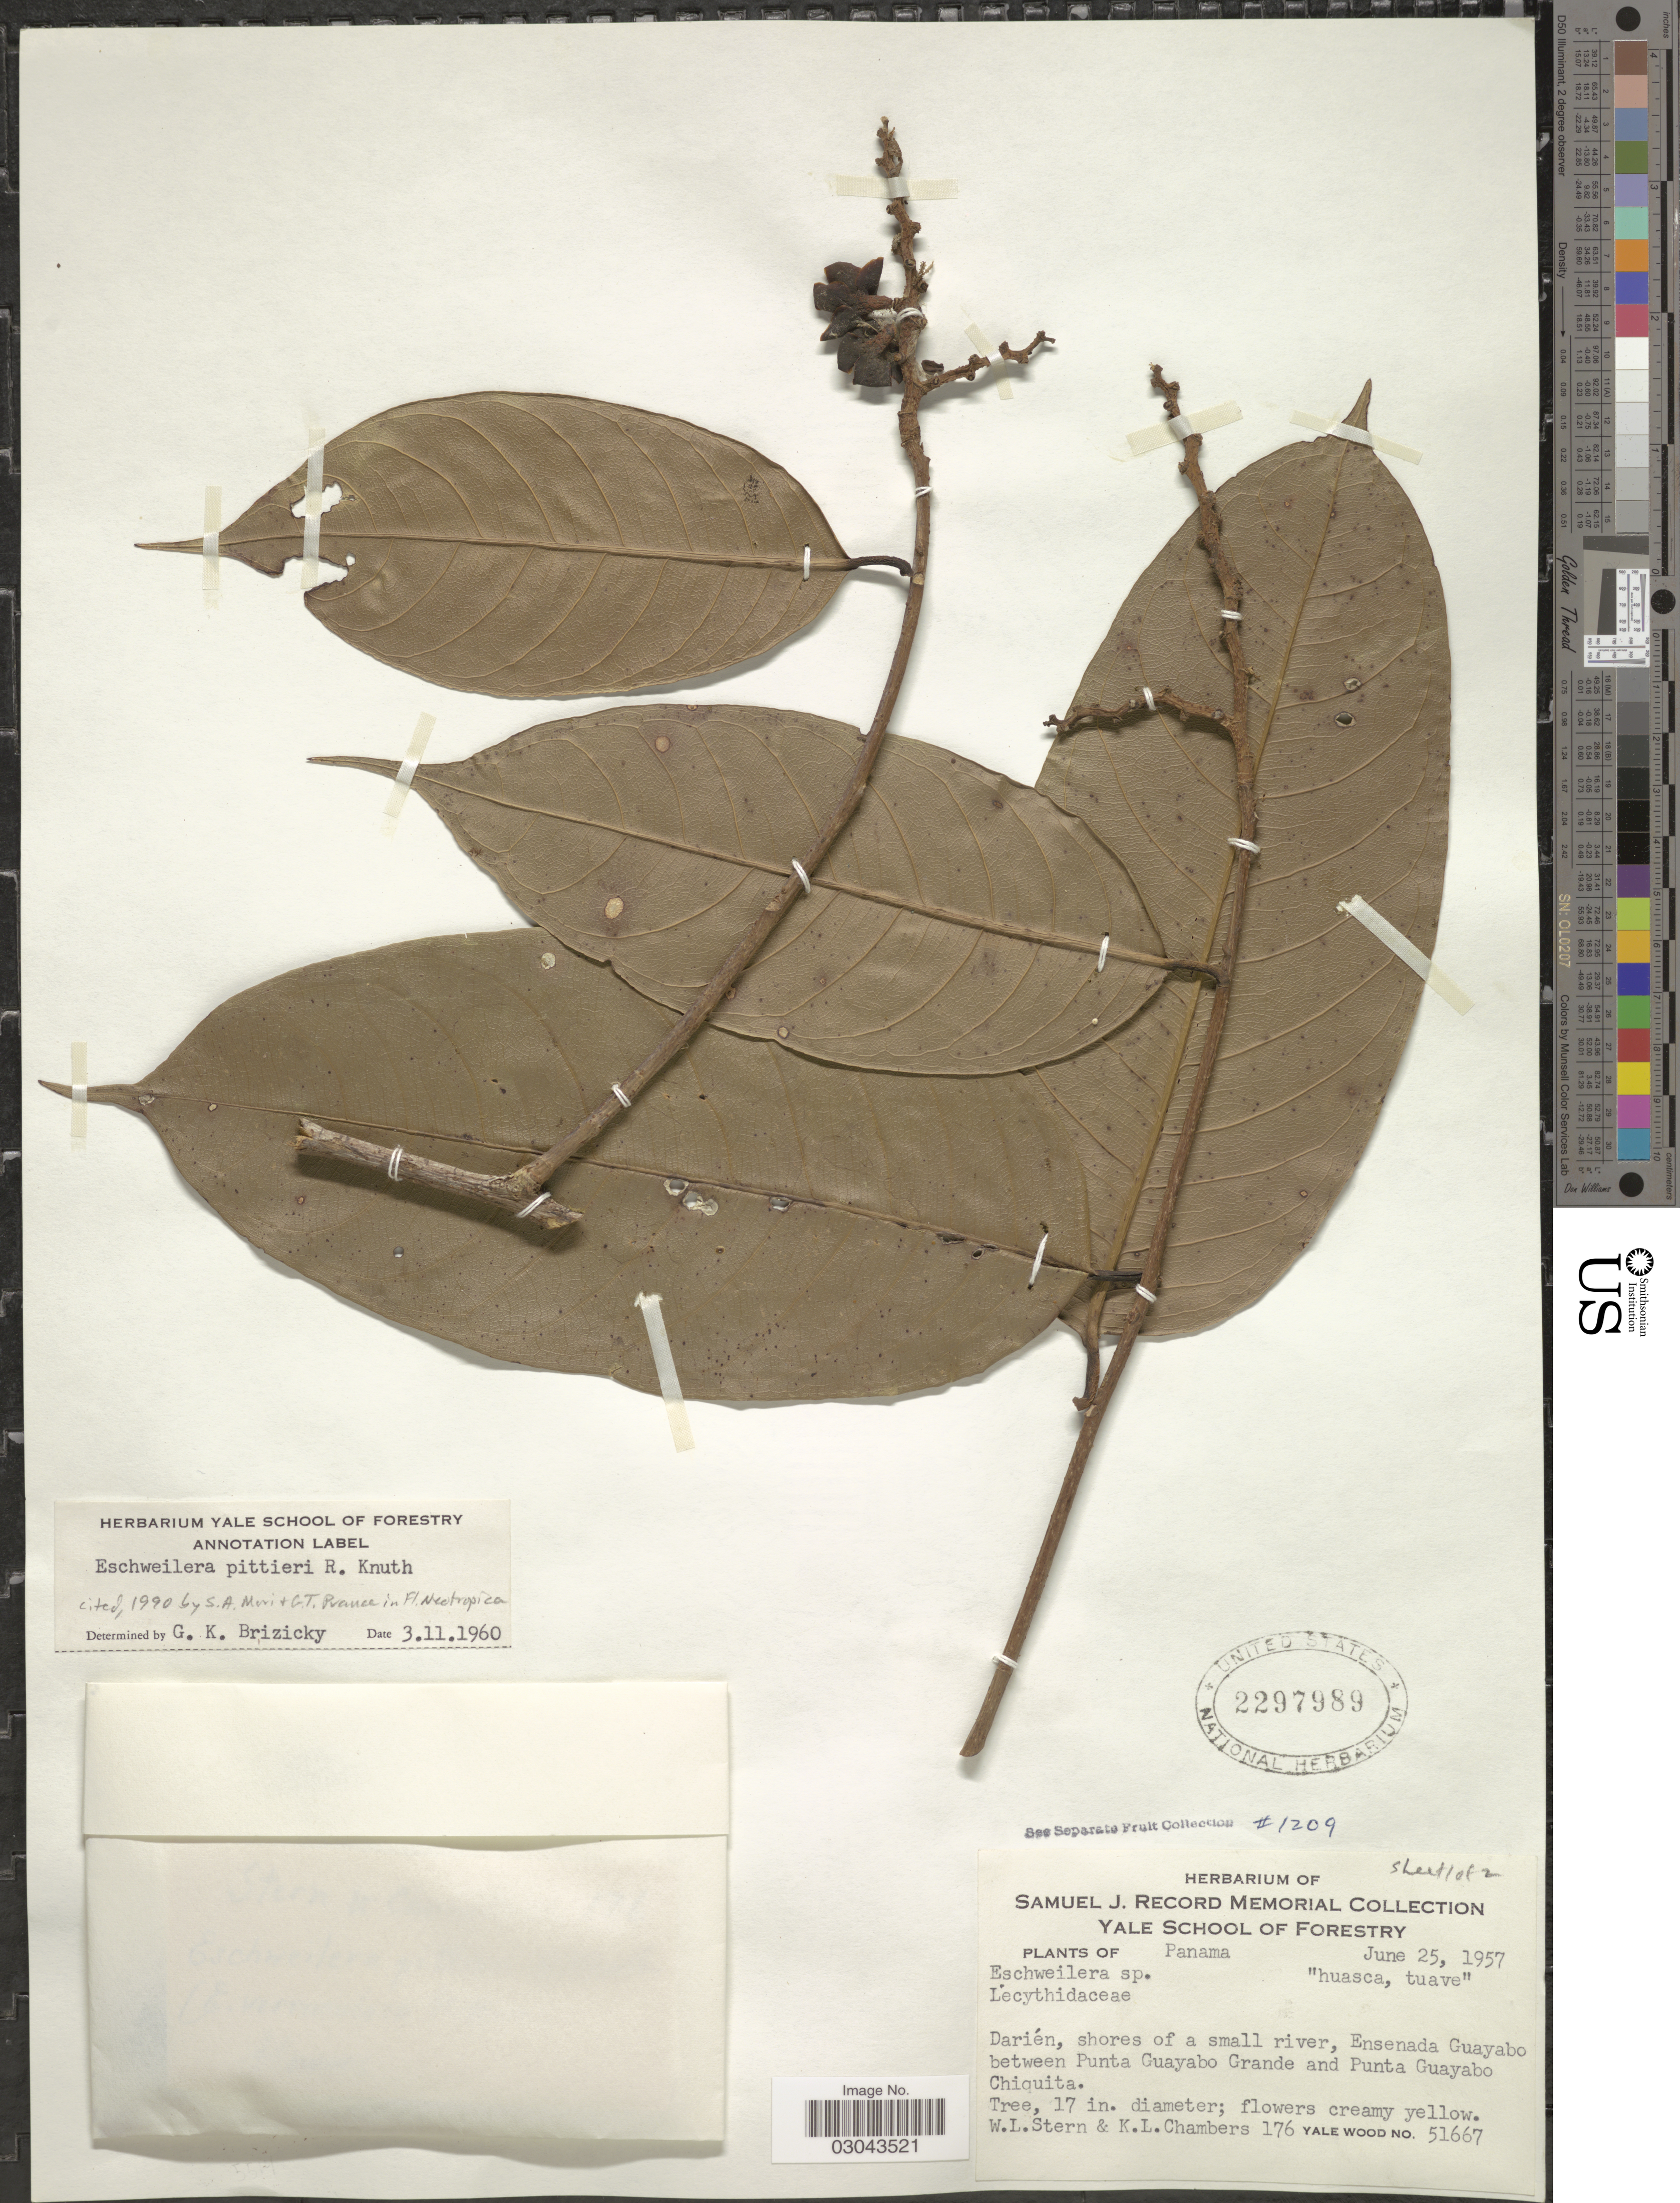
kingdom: Plantae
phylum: Tracheophyta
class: Magnoliopsida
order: Ericales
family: Lecythidaceae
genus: Eschweilera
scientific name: Eschweilera pittieri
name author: R. Knuth in Engl.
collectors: W. L. Stern, K. Chambers & Y. Wood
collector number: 176/51667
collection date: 1957-06-25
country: Panama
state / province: Darién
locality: Shores of a small river, Ensenada Guayabo between Punta Guayabo Grande and Punta Guayabo Chiquita.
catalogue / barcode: US 2297989